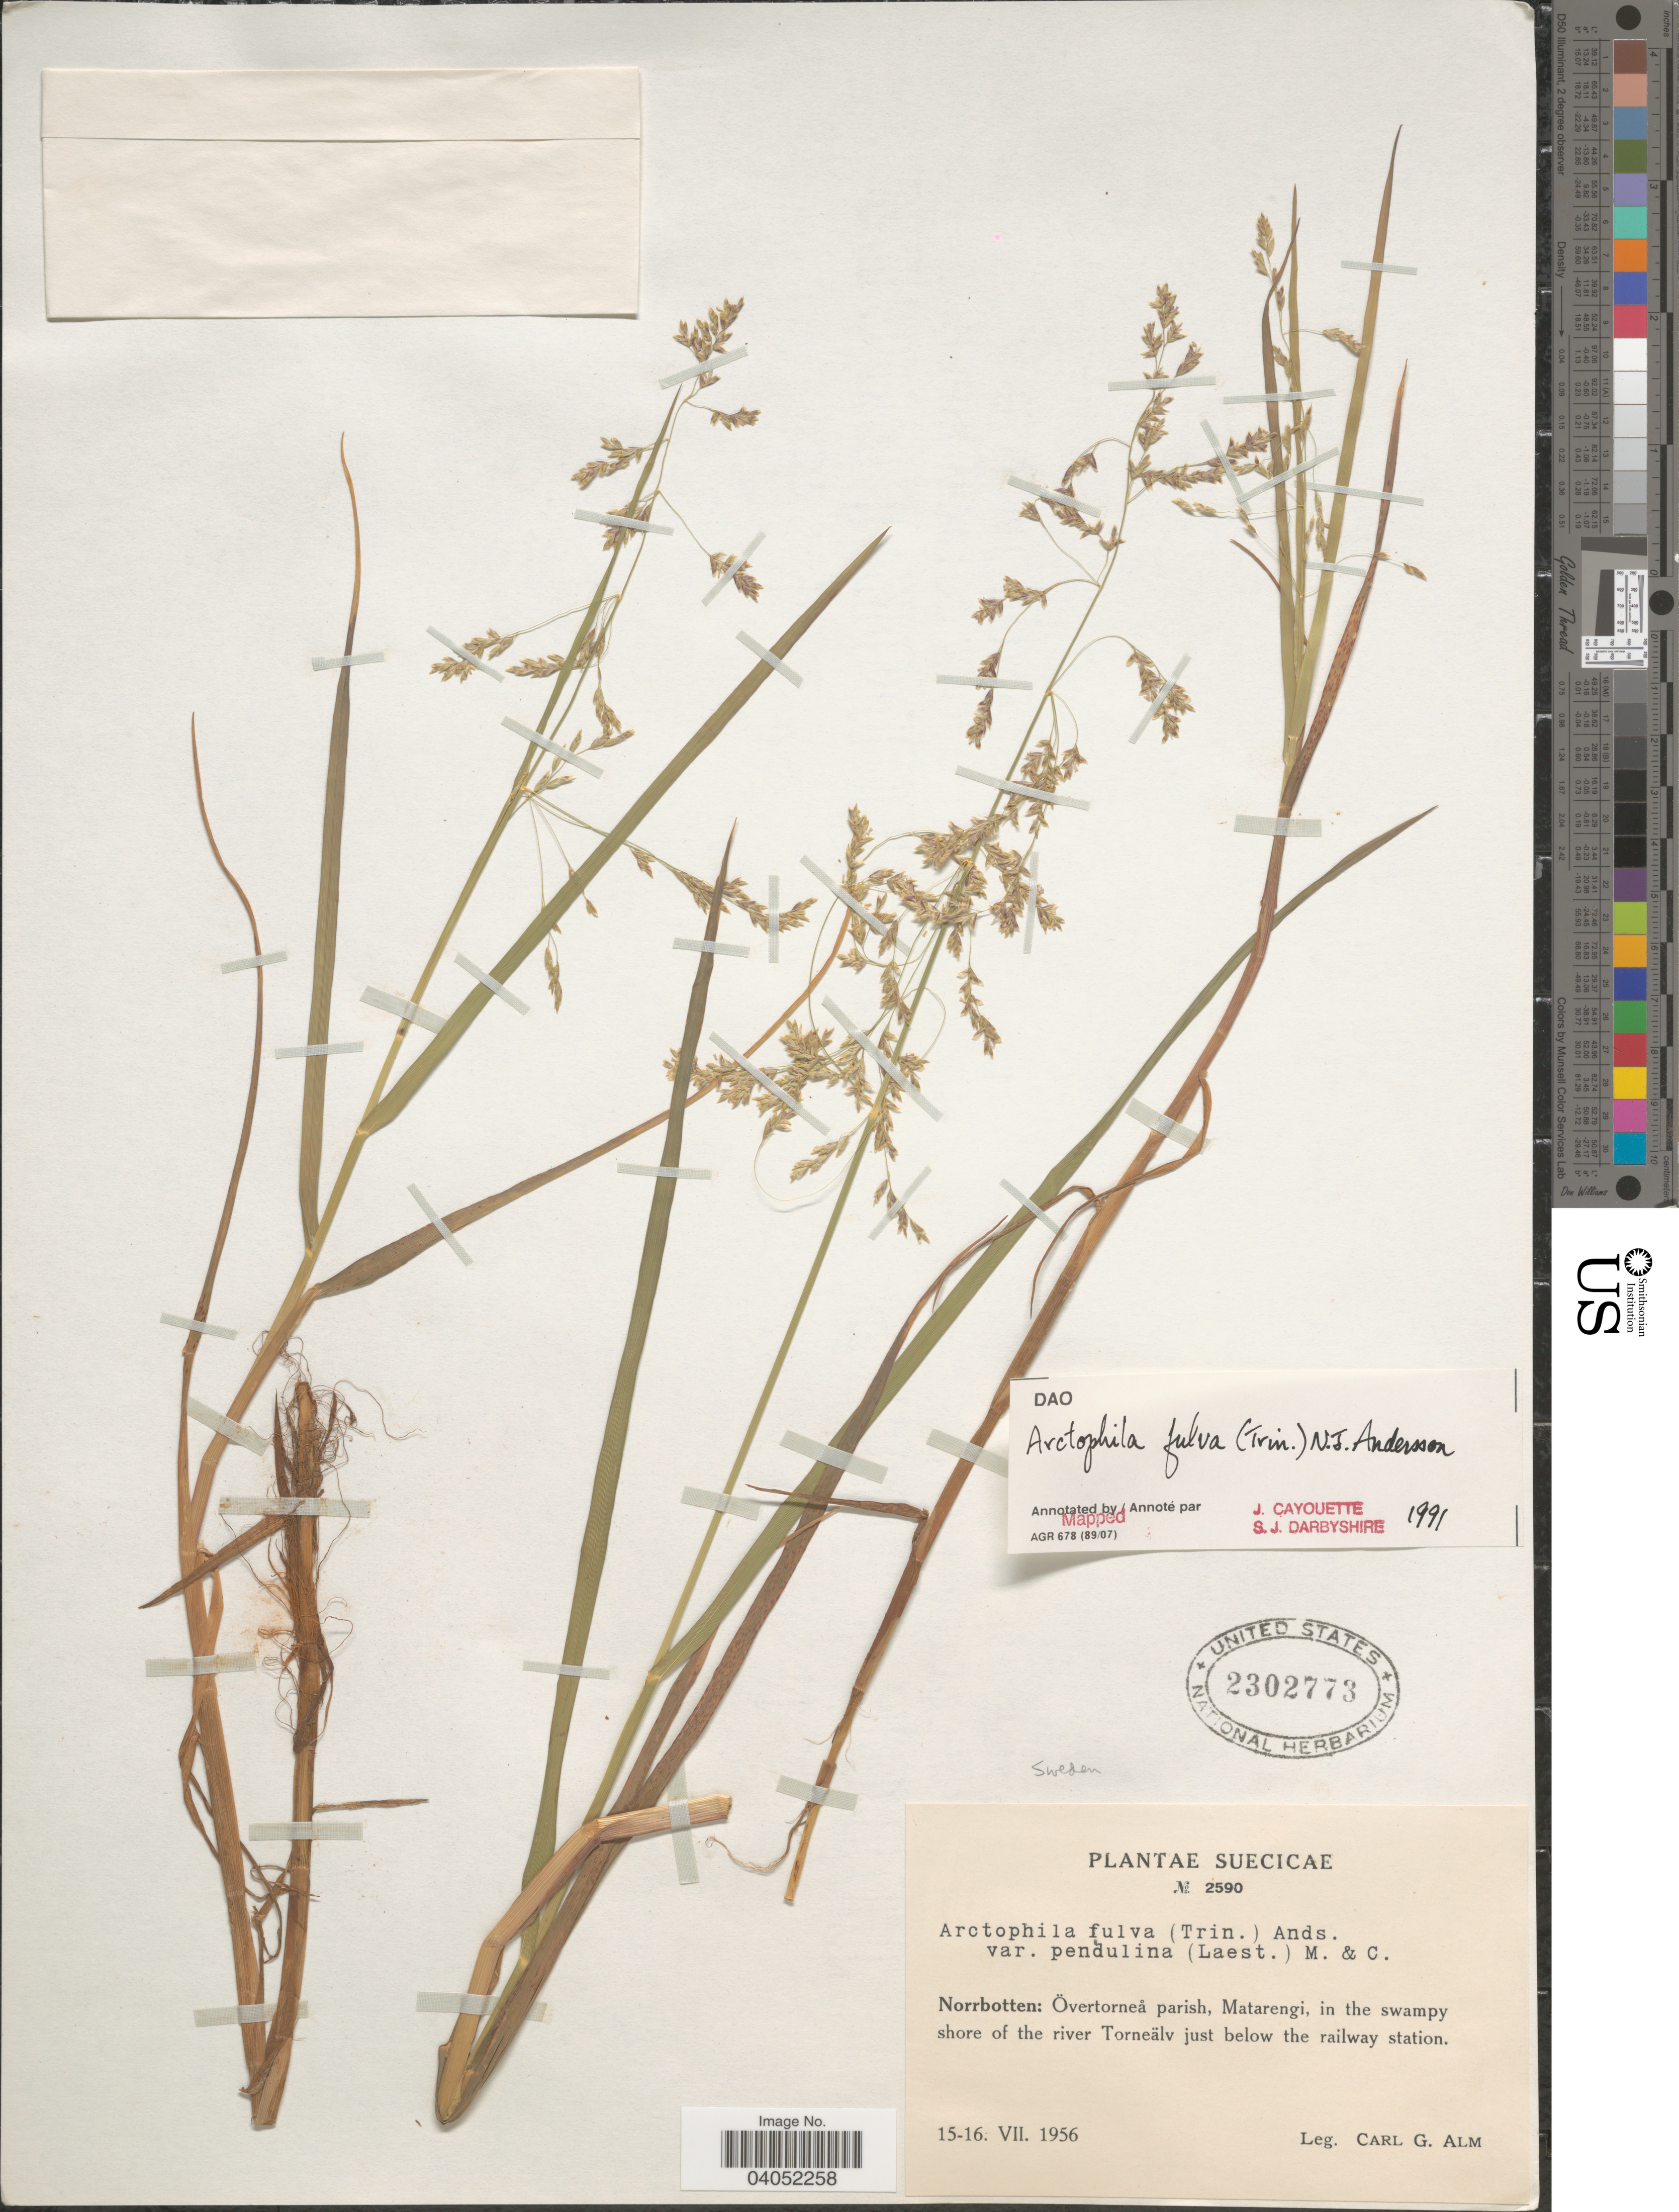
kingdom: Plantae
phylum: Tracheophyta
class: Liliopsida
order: Poales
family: Poaceae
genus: Arctophila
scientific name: Arctophila fulva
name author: (Trin.) Andersson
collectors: C. G. Alm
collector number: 2590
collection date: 1956-07-15/1956-07-16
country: Sweden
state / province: Norrbotten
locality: Suecicae. Norrbotten: Övertorneå parish, Matarengi, in the swampy shore of the river Torneälv just below the railway station.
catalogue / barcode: US 2302773